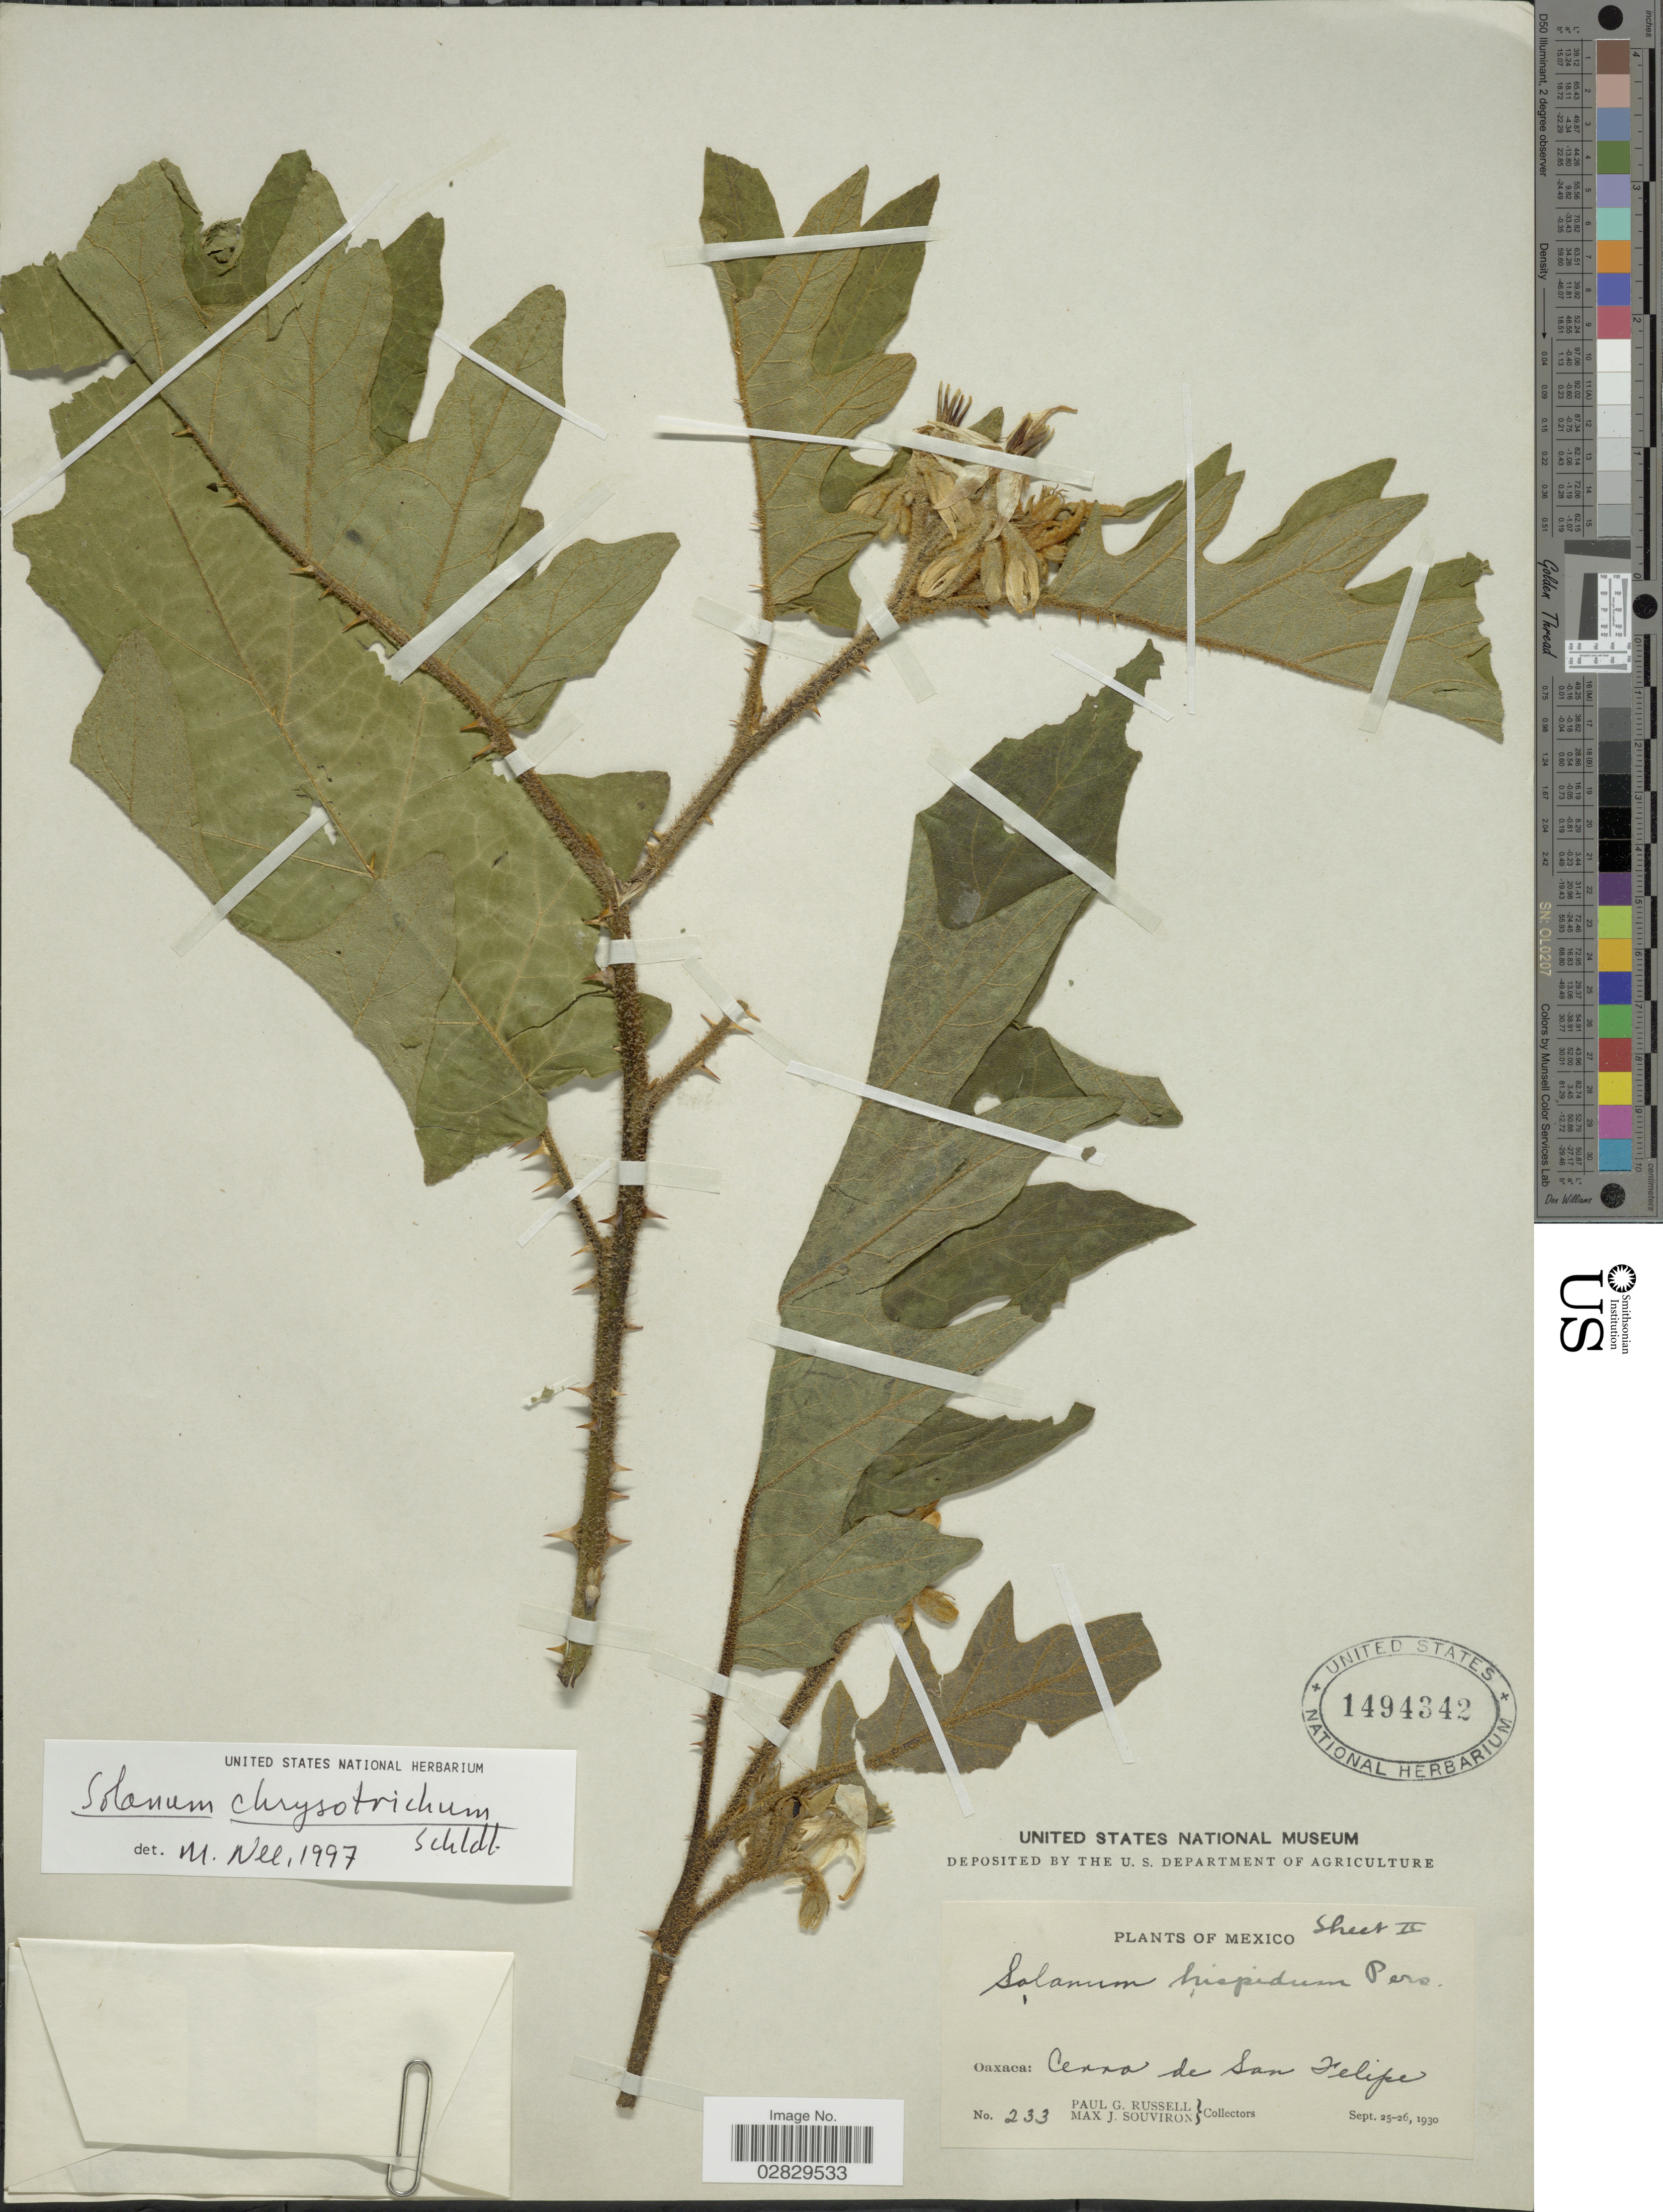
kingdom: Plantae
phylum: Tracheophyta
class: Magnoliopsida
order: Solanales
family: Solanaceae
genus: Solanum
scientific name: Solanum chrysotrichum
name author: Schltdl.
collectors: P. G. Russell & M. J. Souviron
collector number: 233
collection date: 1930-09-25/1930-09-26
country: Mexico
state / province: Oaxaca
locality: Cerro de San Felipe.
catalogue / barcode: US 1494342